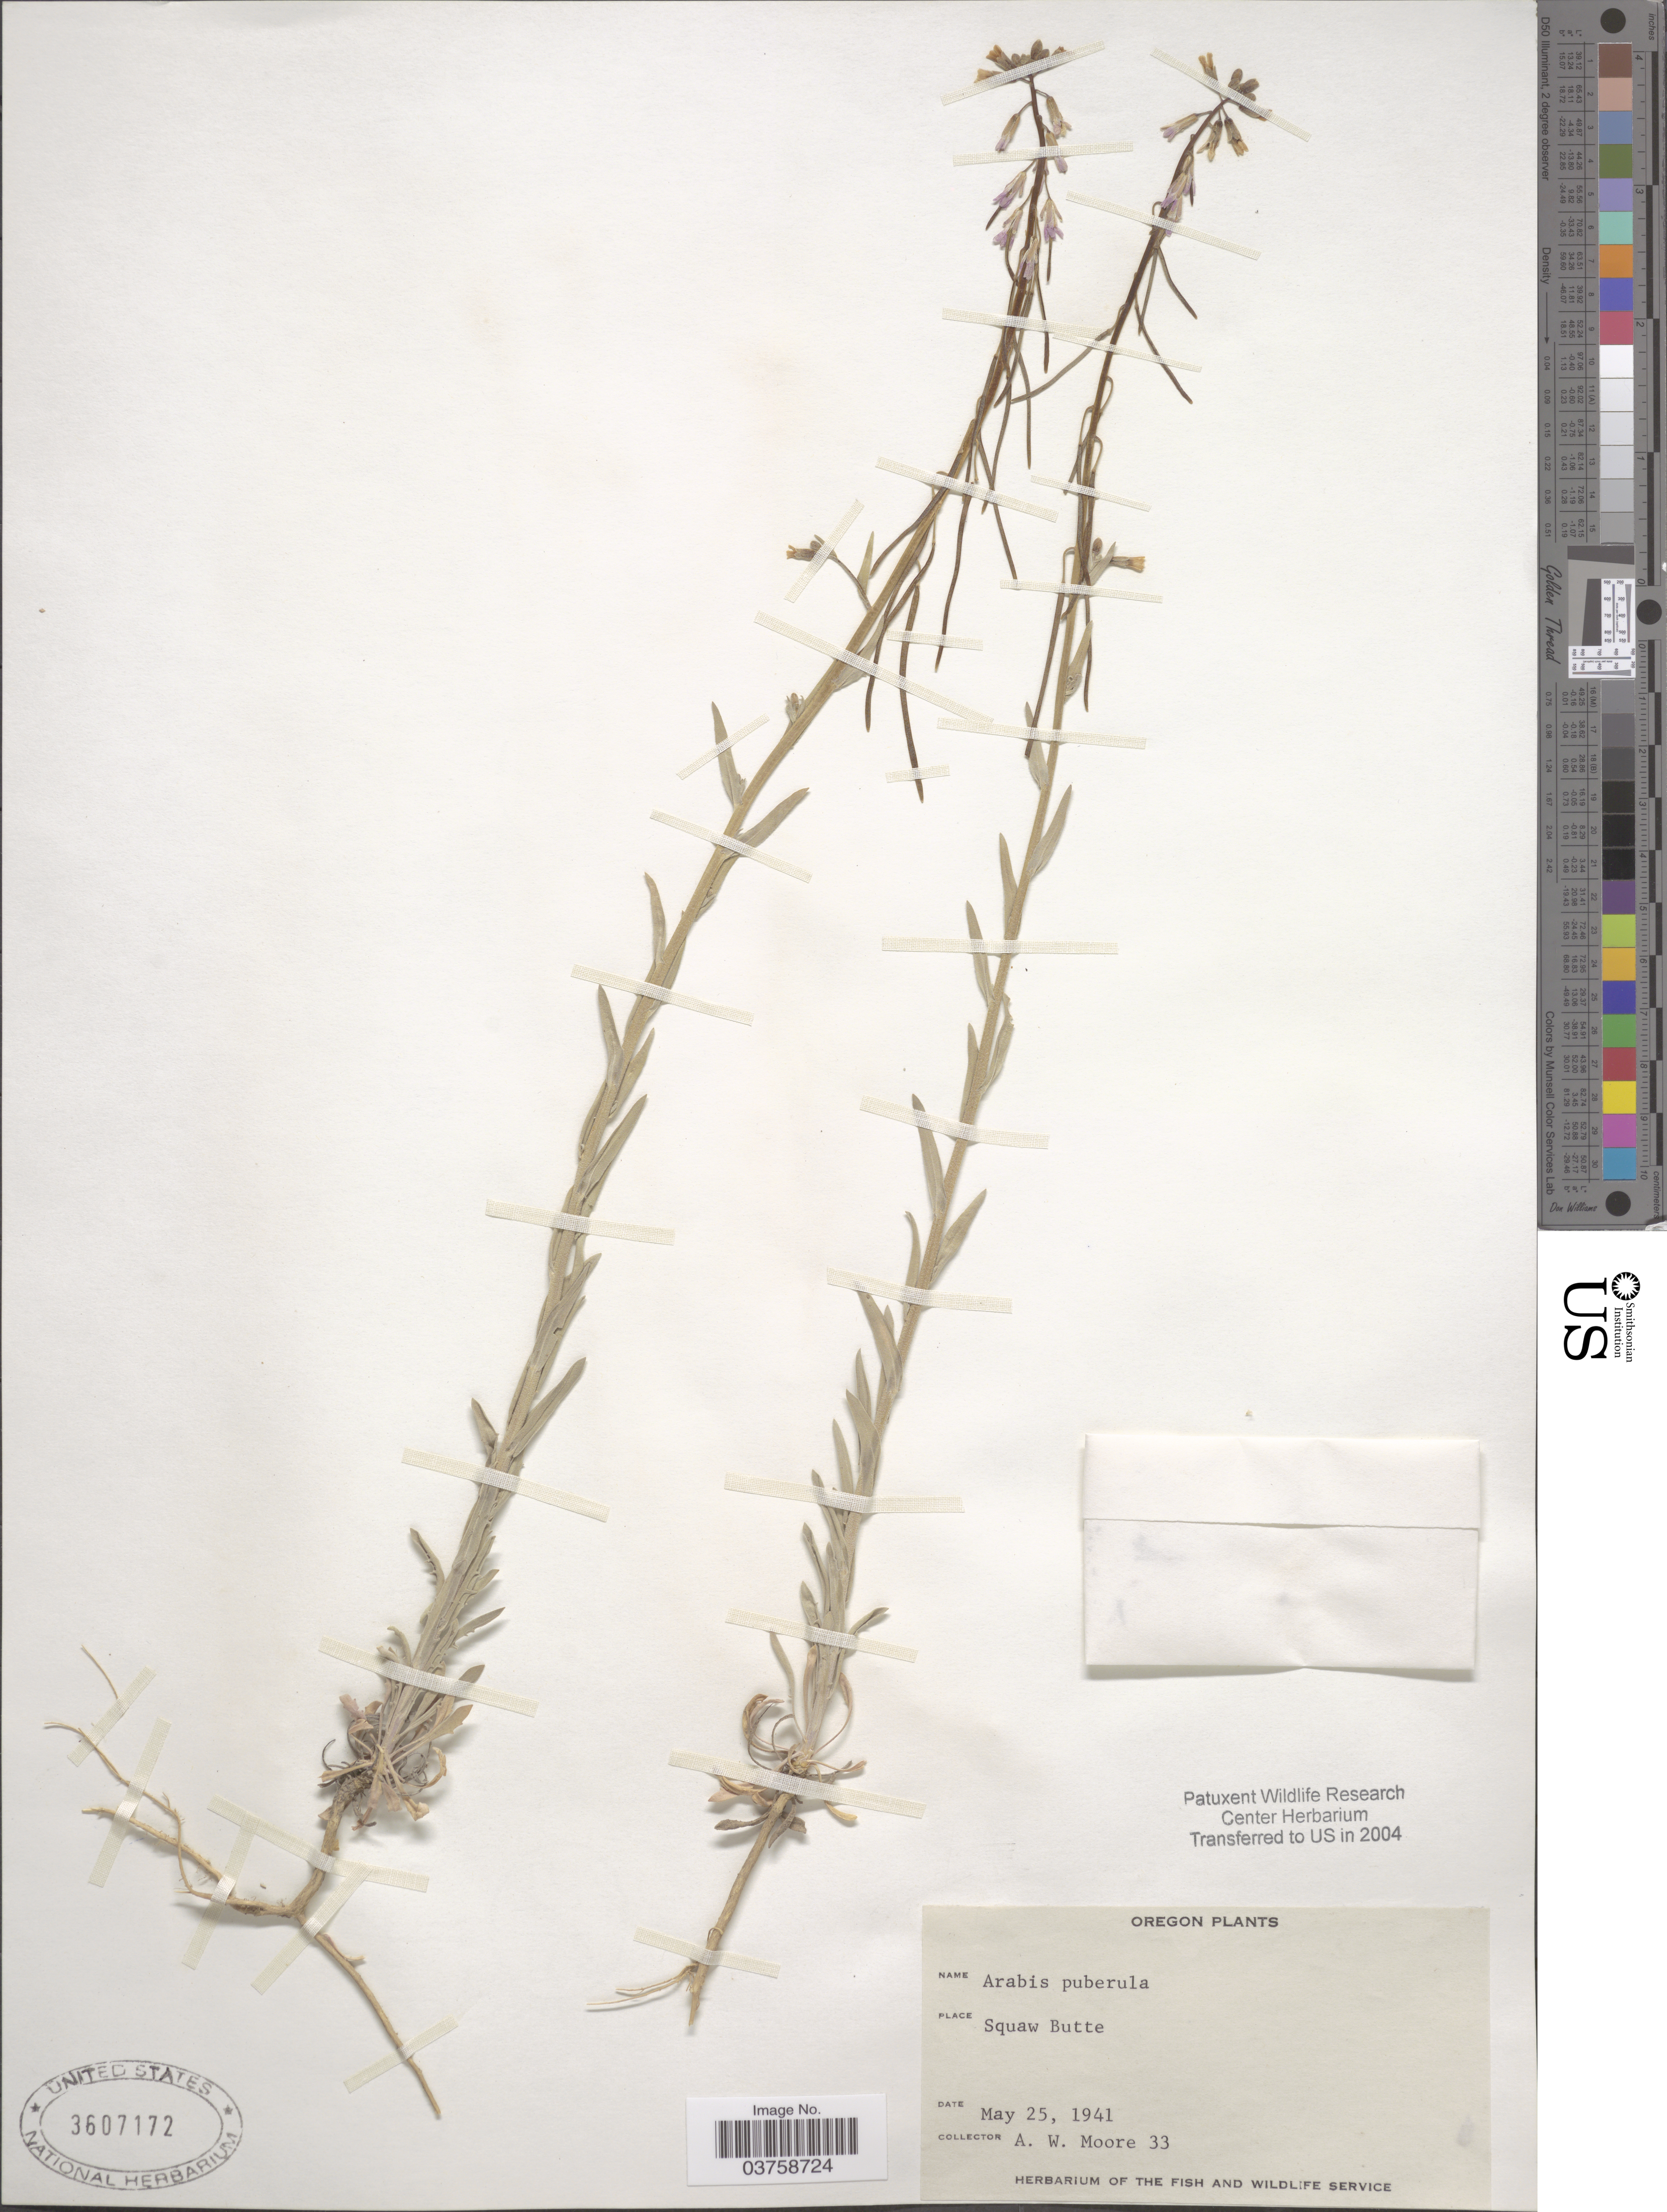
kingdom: Plantae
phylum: Tracheophyta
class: Magnoliopsida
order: Brassicales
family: Brassicaceae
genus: Arabis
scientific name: Arabis puberula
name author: Nutt.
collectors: A. Moore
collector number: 33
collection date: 1941-05-25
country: United States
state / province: Oregon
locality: Squaw Butte.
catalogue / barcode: US 3607172